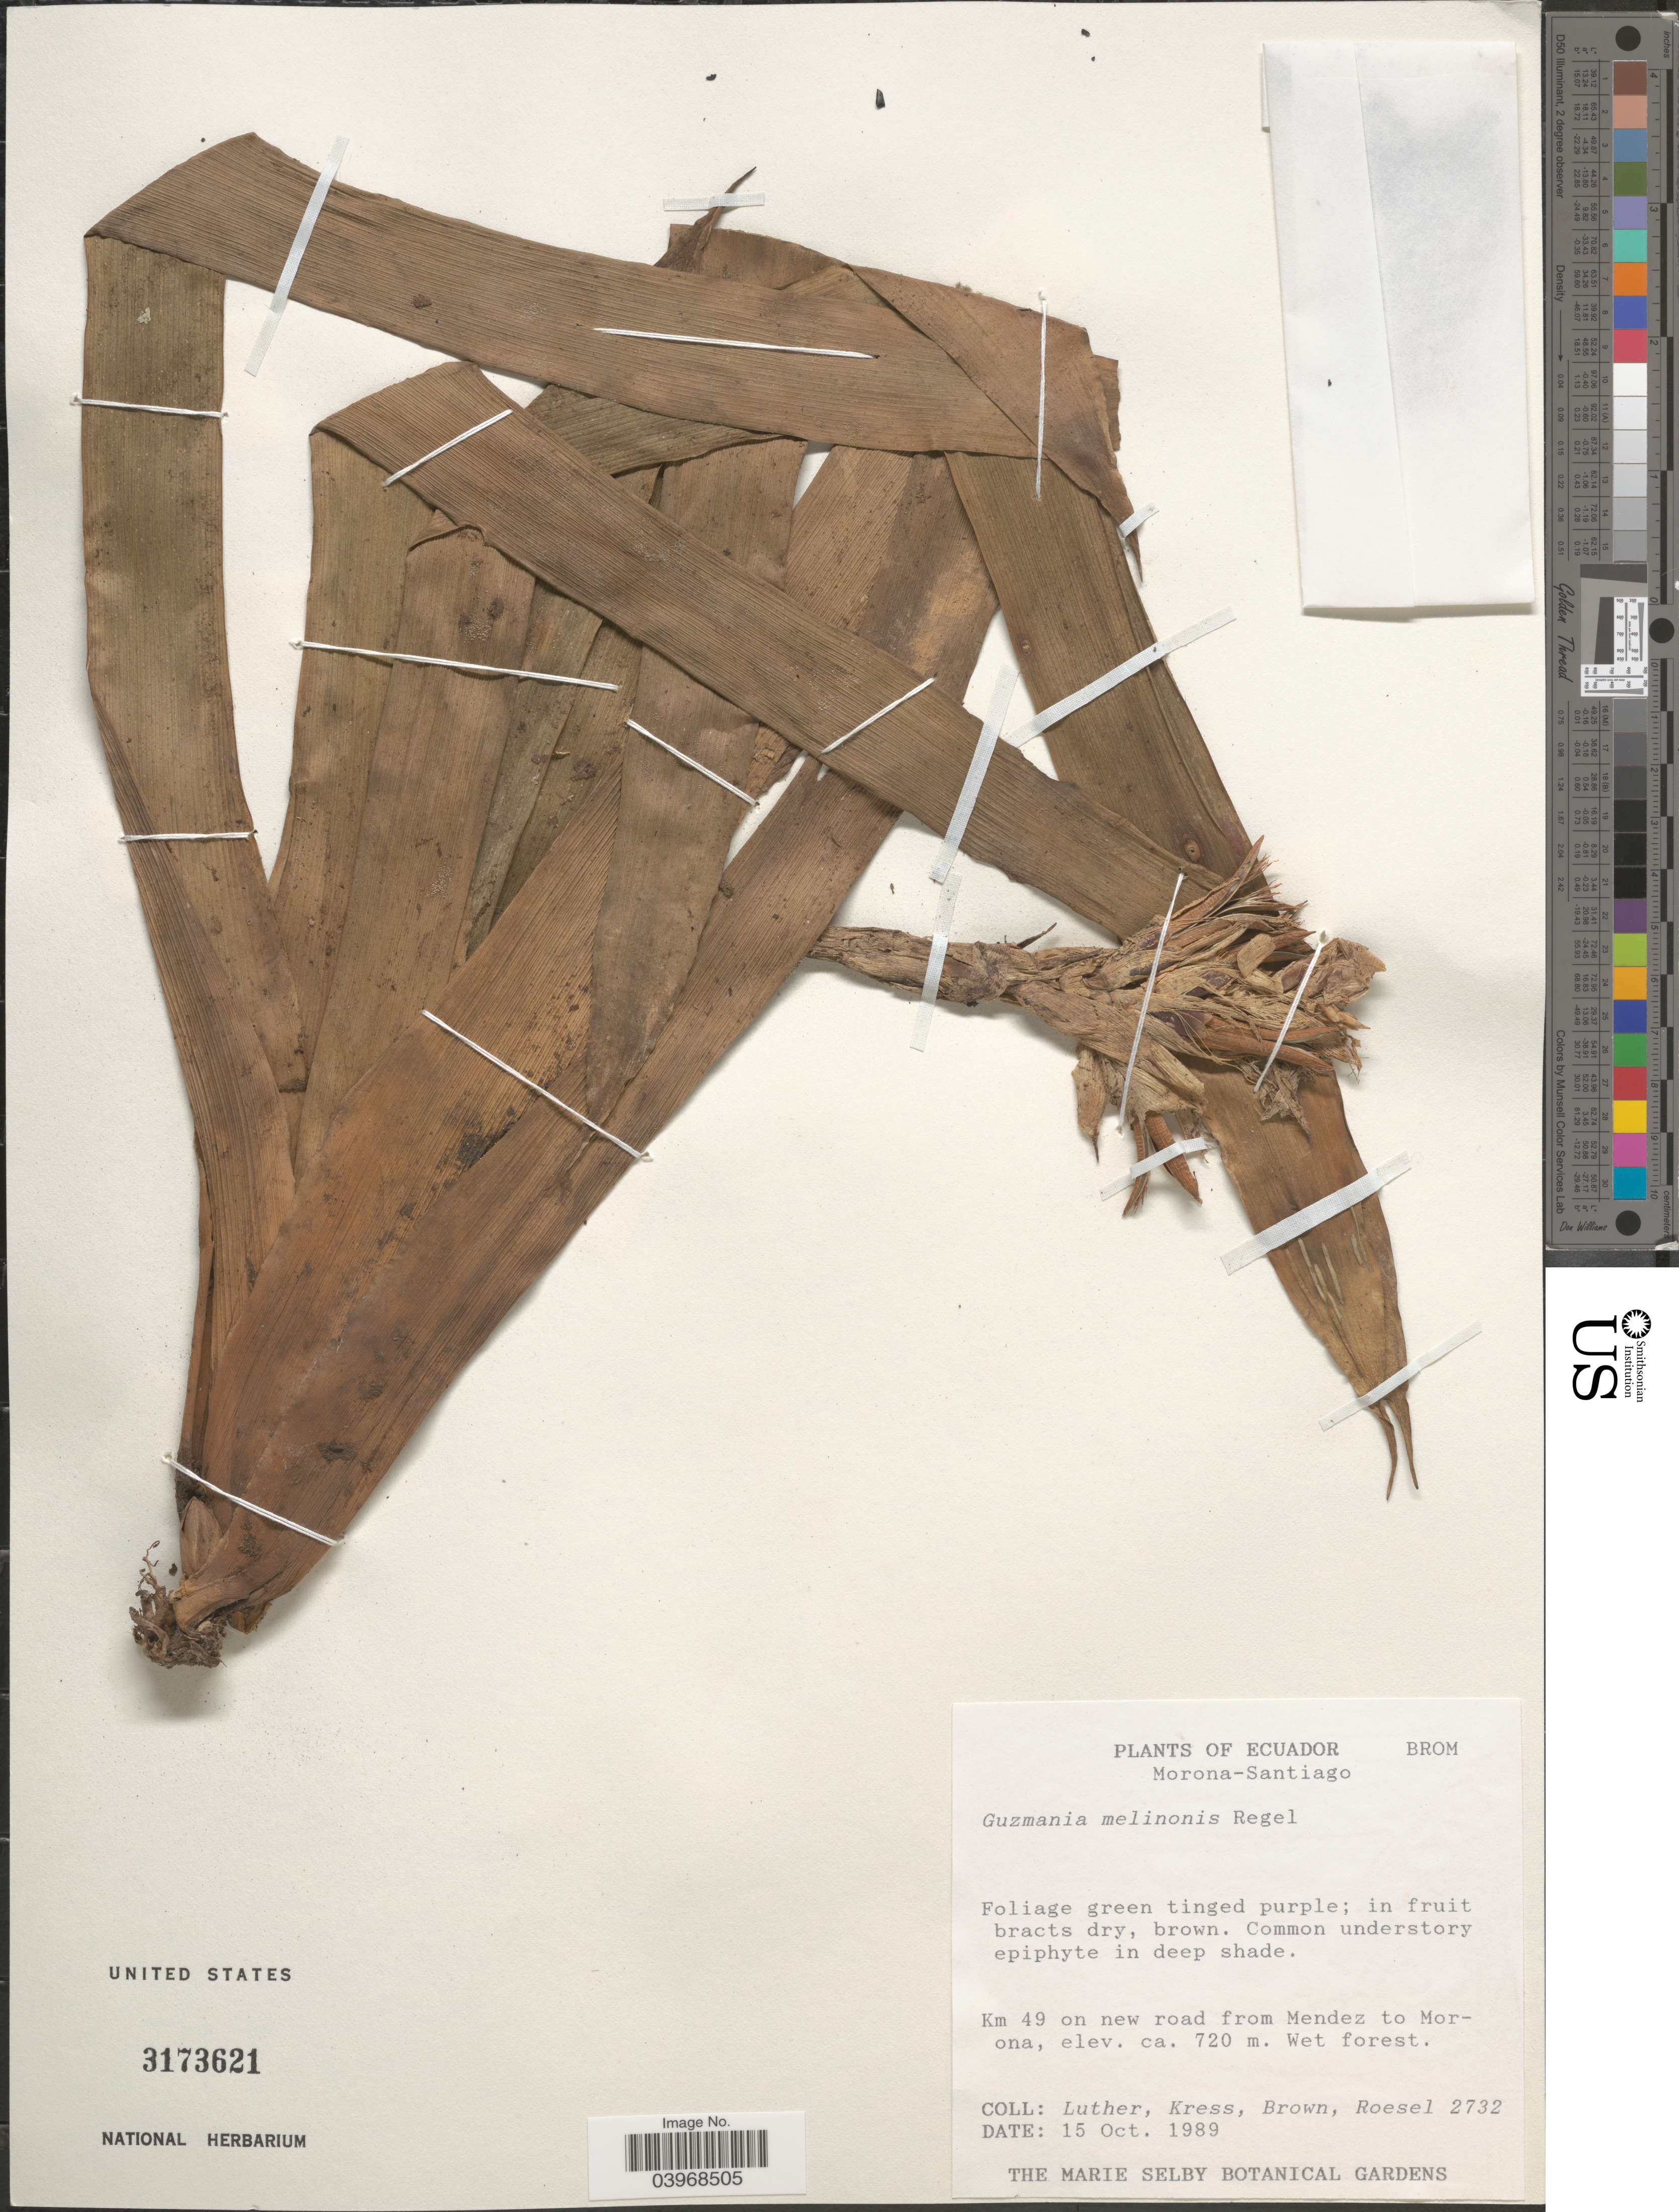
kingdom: Plantae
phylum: Tracheophyta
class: Liliopsida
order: Poales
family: Bromeliaceae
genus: Guzmania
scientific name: Guzmania melinonis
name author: Regel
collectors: -- Luther, -- Kress, -- Brown & Roesel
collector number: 2732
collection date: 1989-10-15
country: Ecuador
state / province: Morona-Santiago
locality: Km 49 on new road from Mendez to Morona.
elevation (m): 720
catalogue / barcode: US 3173621